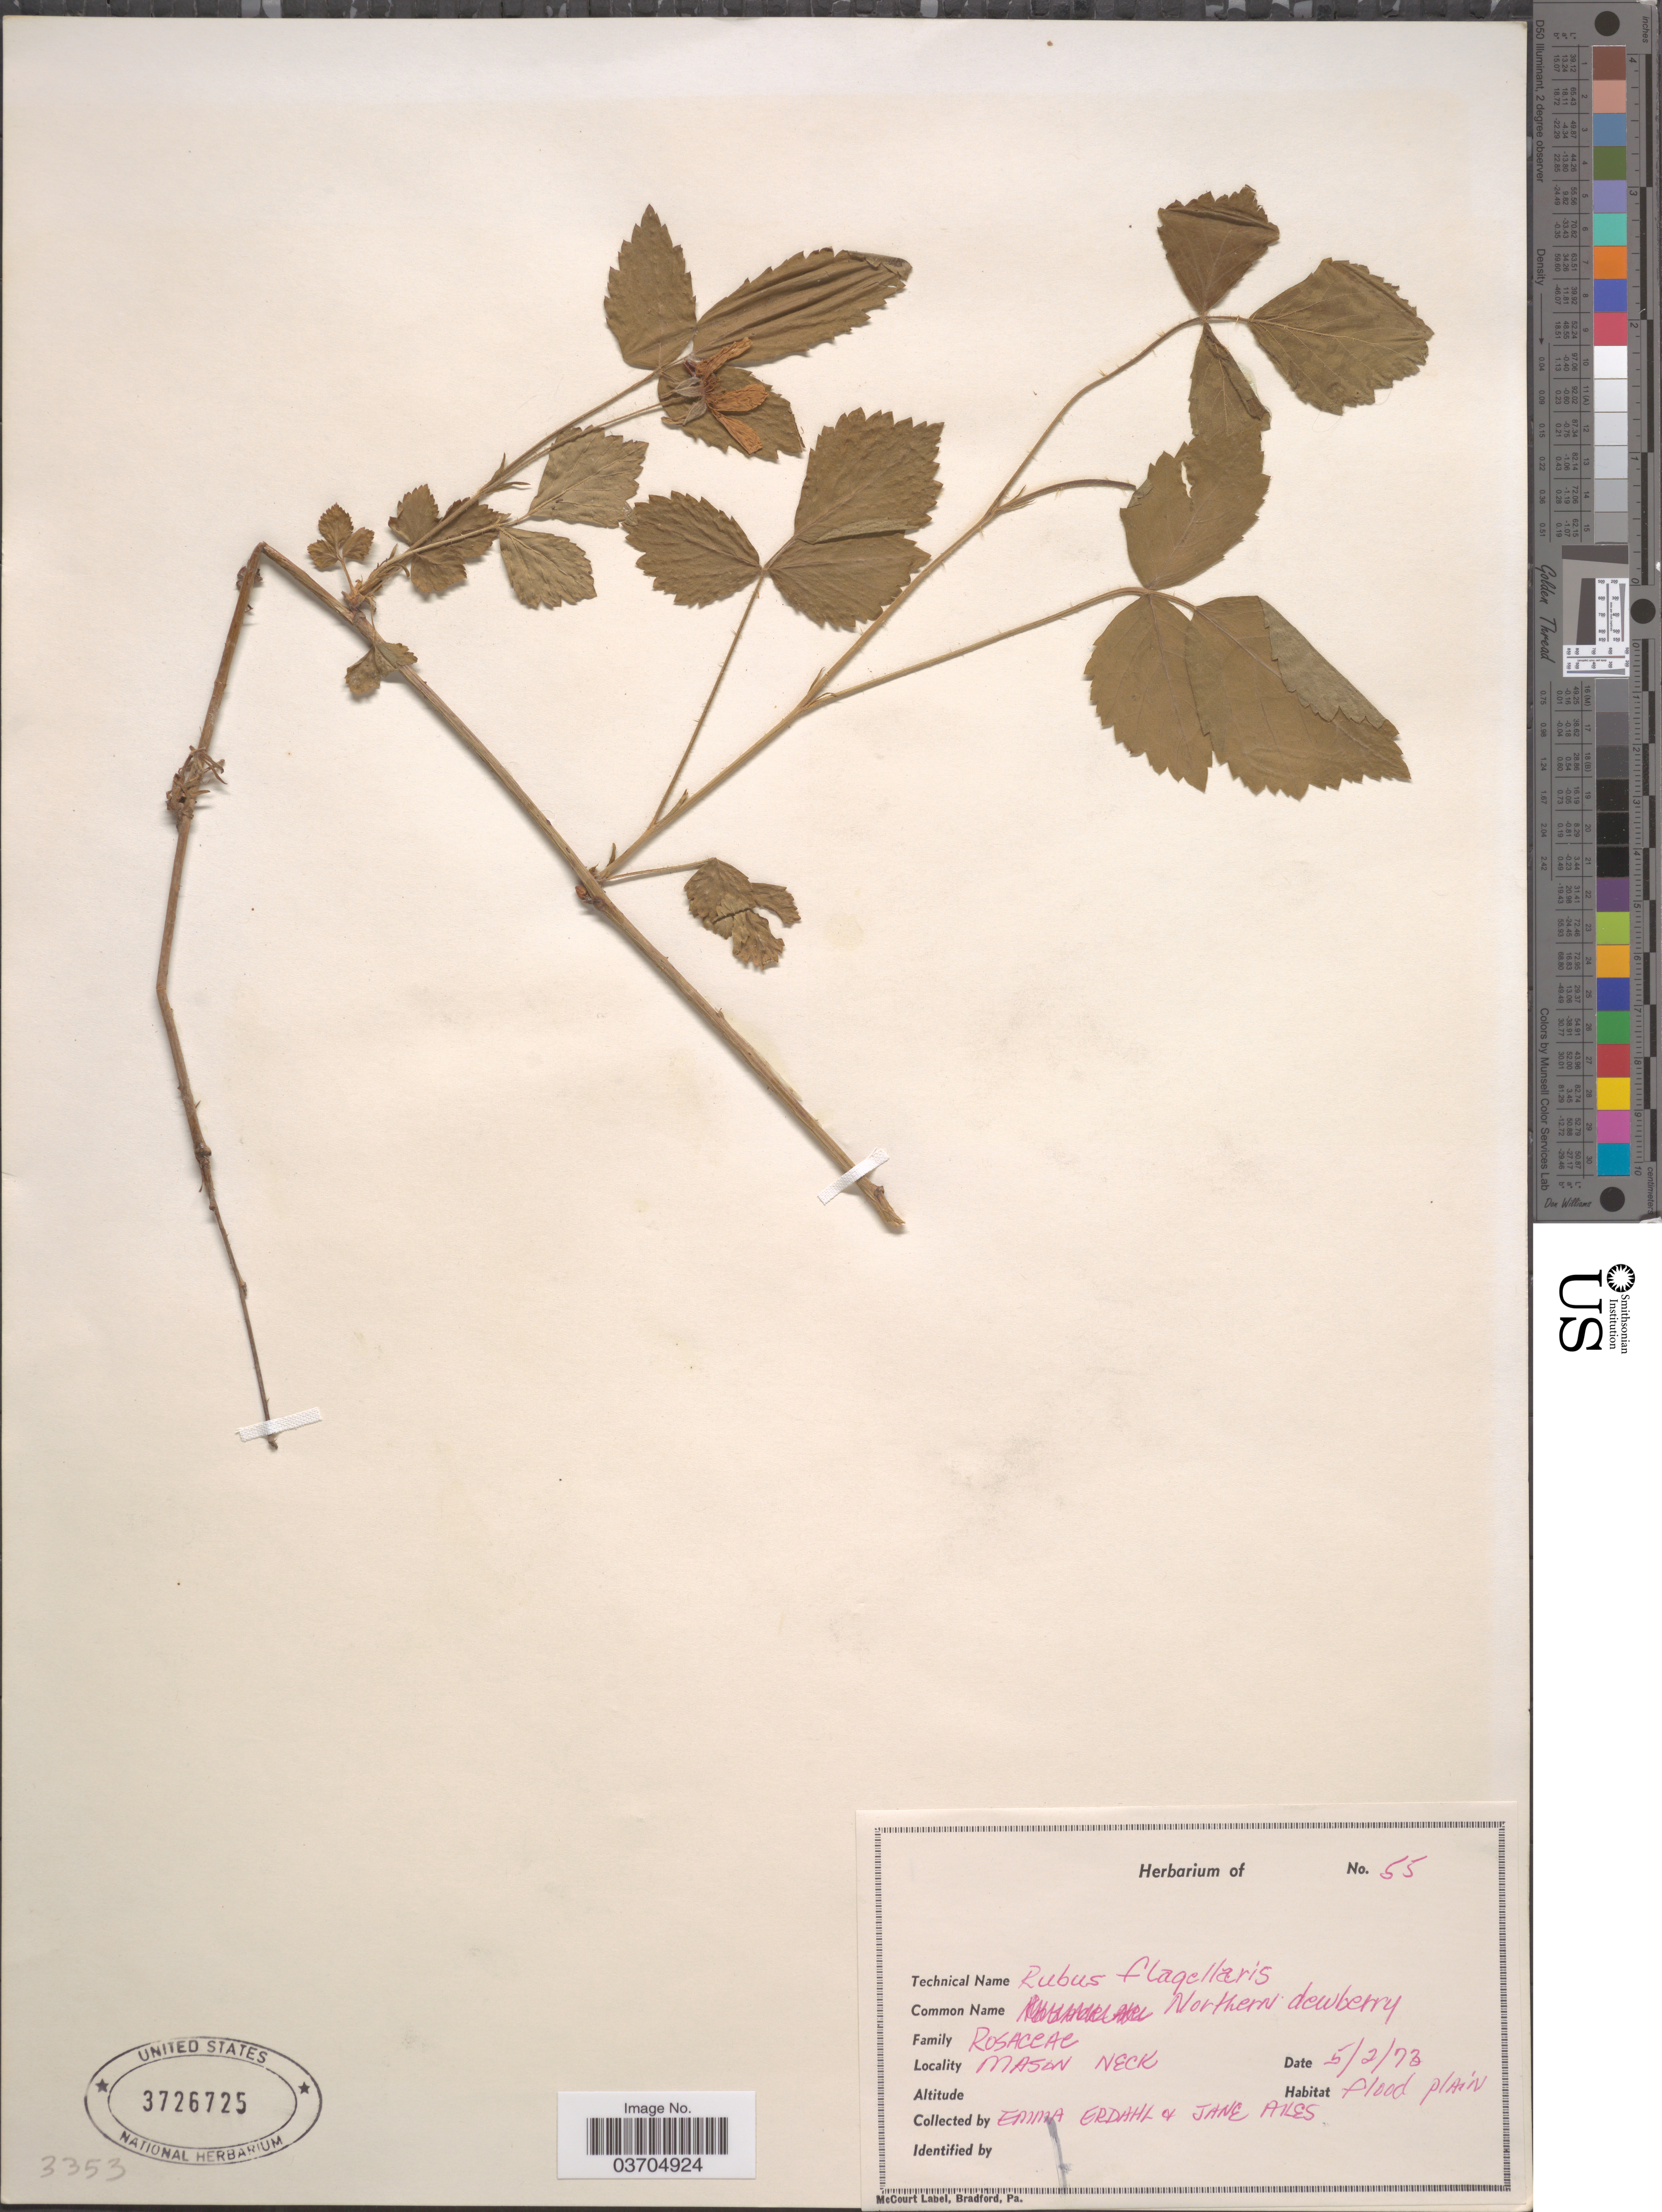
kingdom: Plantae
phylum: Tracheophyta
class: Magnoliopsida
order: Rosales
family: Rosaceae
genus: Rubus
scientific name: Rubus flagellaris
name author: Willd.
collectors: E. Erdahl & J. Ailes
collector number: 55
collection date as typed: Transcribed d/m/y: 2/5/73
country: United States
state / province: Virginia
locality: Mason Neck.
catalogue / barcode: US 3726725